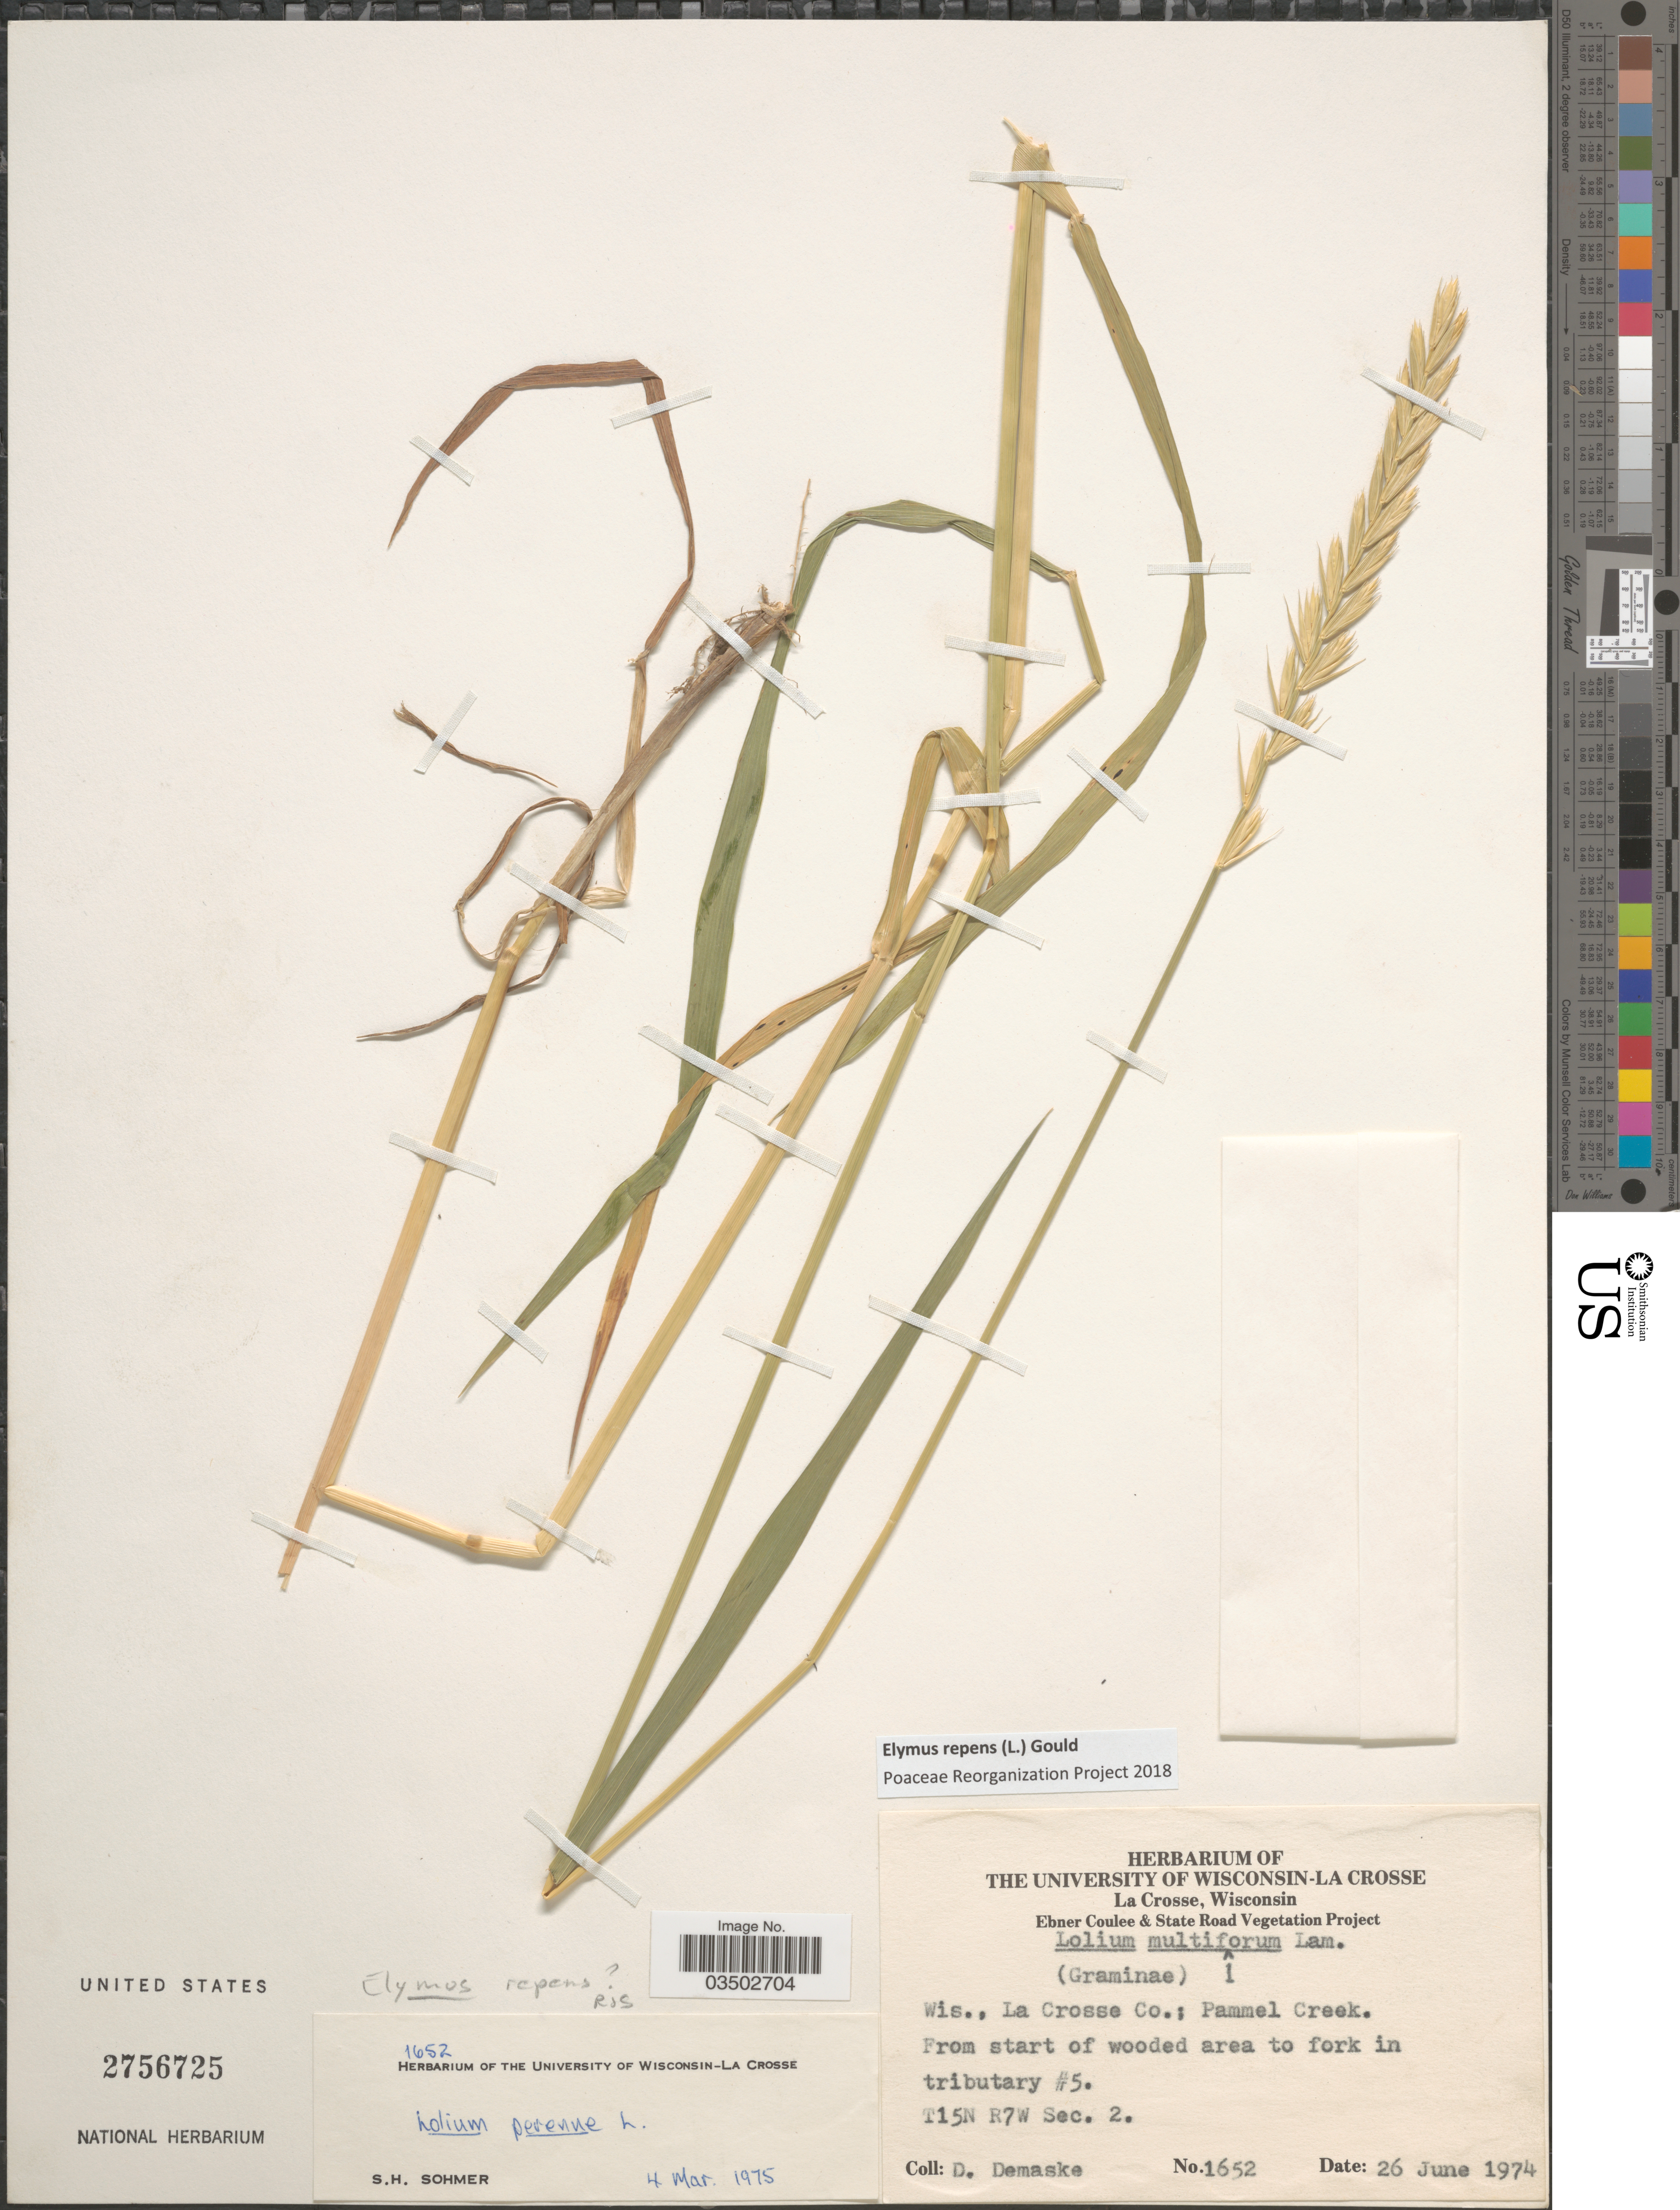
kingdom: Plantae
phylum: Tracheophyta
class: Liliopsida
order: Poales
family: Poaceae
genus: Elymus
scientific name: Elymus repens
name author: (L.) Gould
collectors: D. Demaske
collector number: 1652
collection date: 1974-06-26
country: United States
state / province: Wisconsin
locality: La Crosse Co.: Pammel Creek. From start of wooded area to fork in tributary #5. T15N R7W Sec. 2.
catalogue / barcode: US 2756725